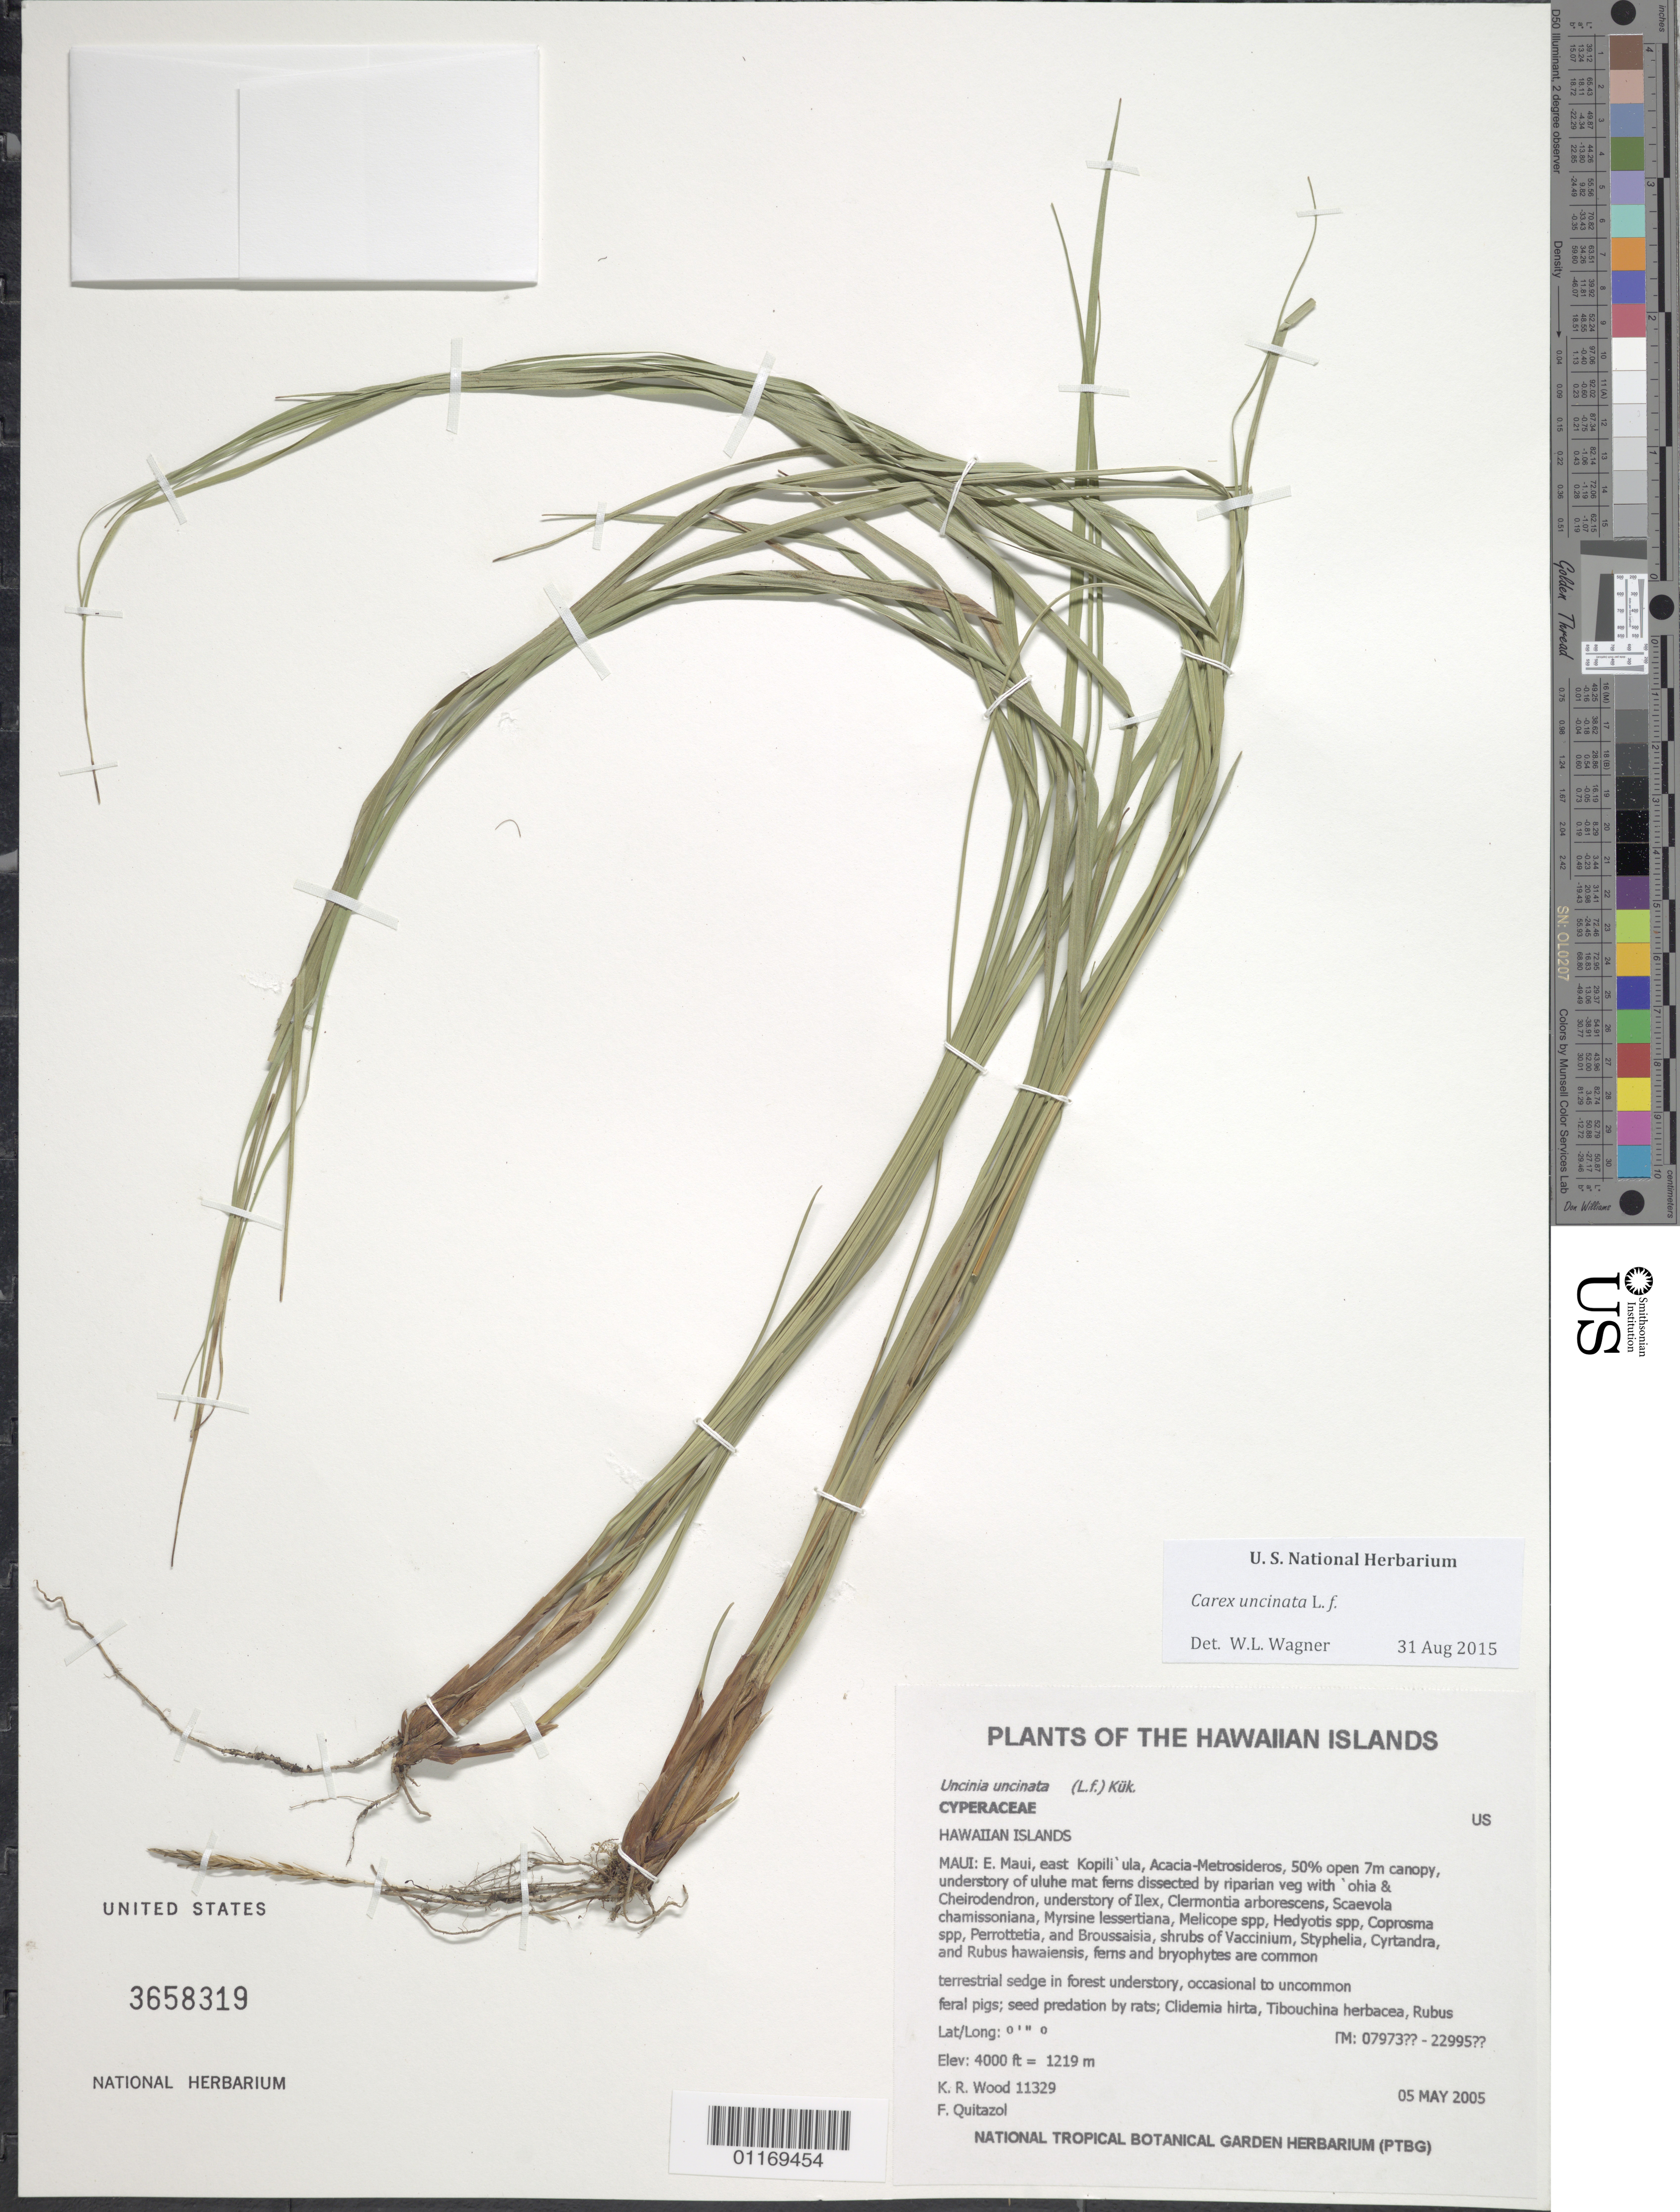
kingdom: Plantae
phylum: Tracheophyta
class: Liliopsida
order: Poales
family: Cyperaceae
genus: Carex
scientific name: Carex uncinata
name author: L. f.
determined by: Wagner, W. L., (BOT), Smithsonian Institution - National Museum of Natural History (UNITED STATES)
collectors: K. R. Wood & F. Quitazol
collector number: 11329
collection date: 2005-05-05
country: United States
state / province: Hawaii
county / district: Maui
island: Maui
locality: E. Maui, E Kopili' ula.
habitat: Forest understory.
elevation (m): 1219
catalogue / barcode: US 3658319